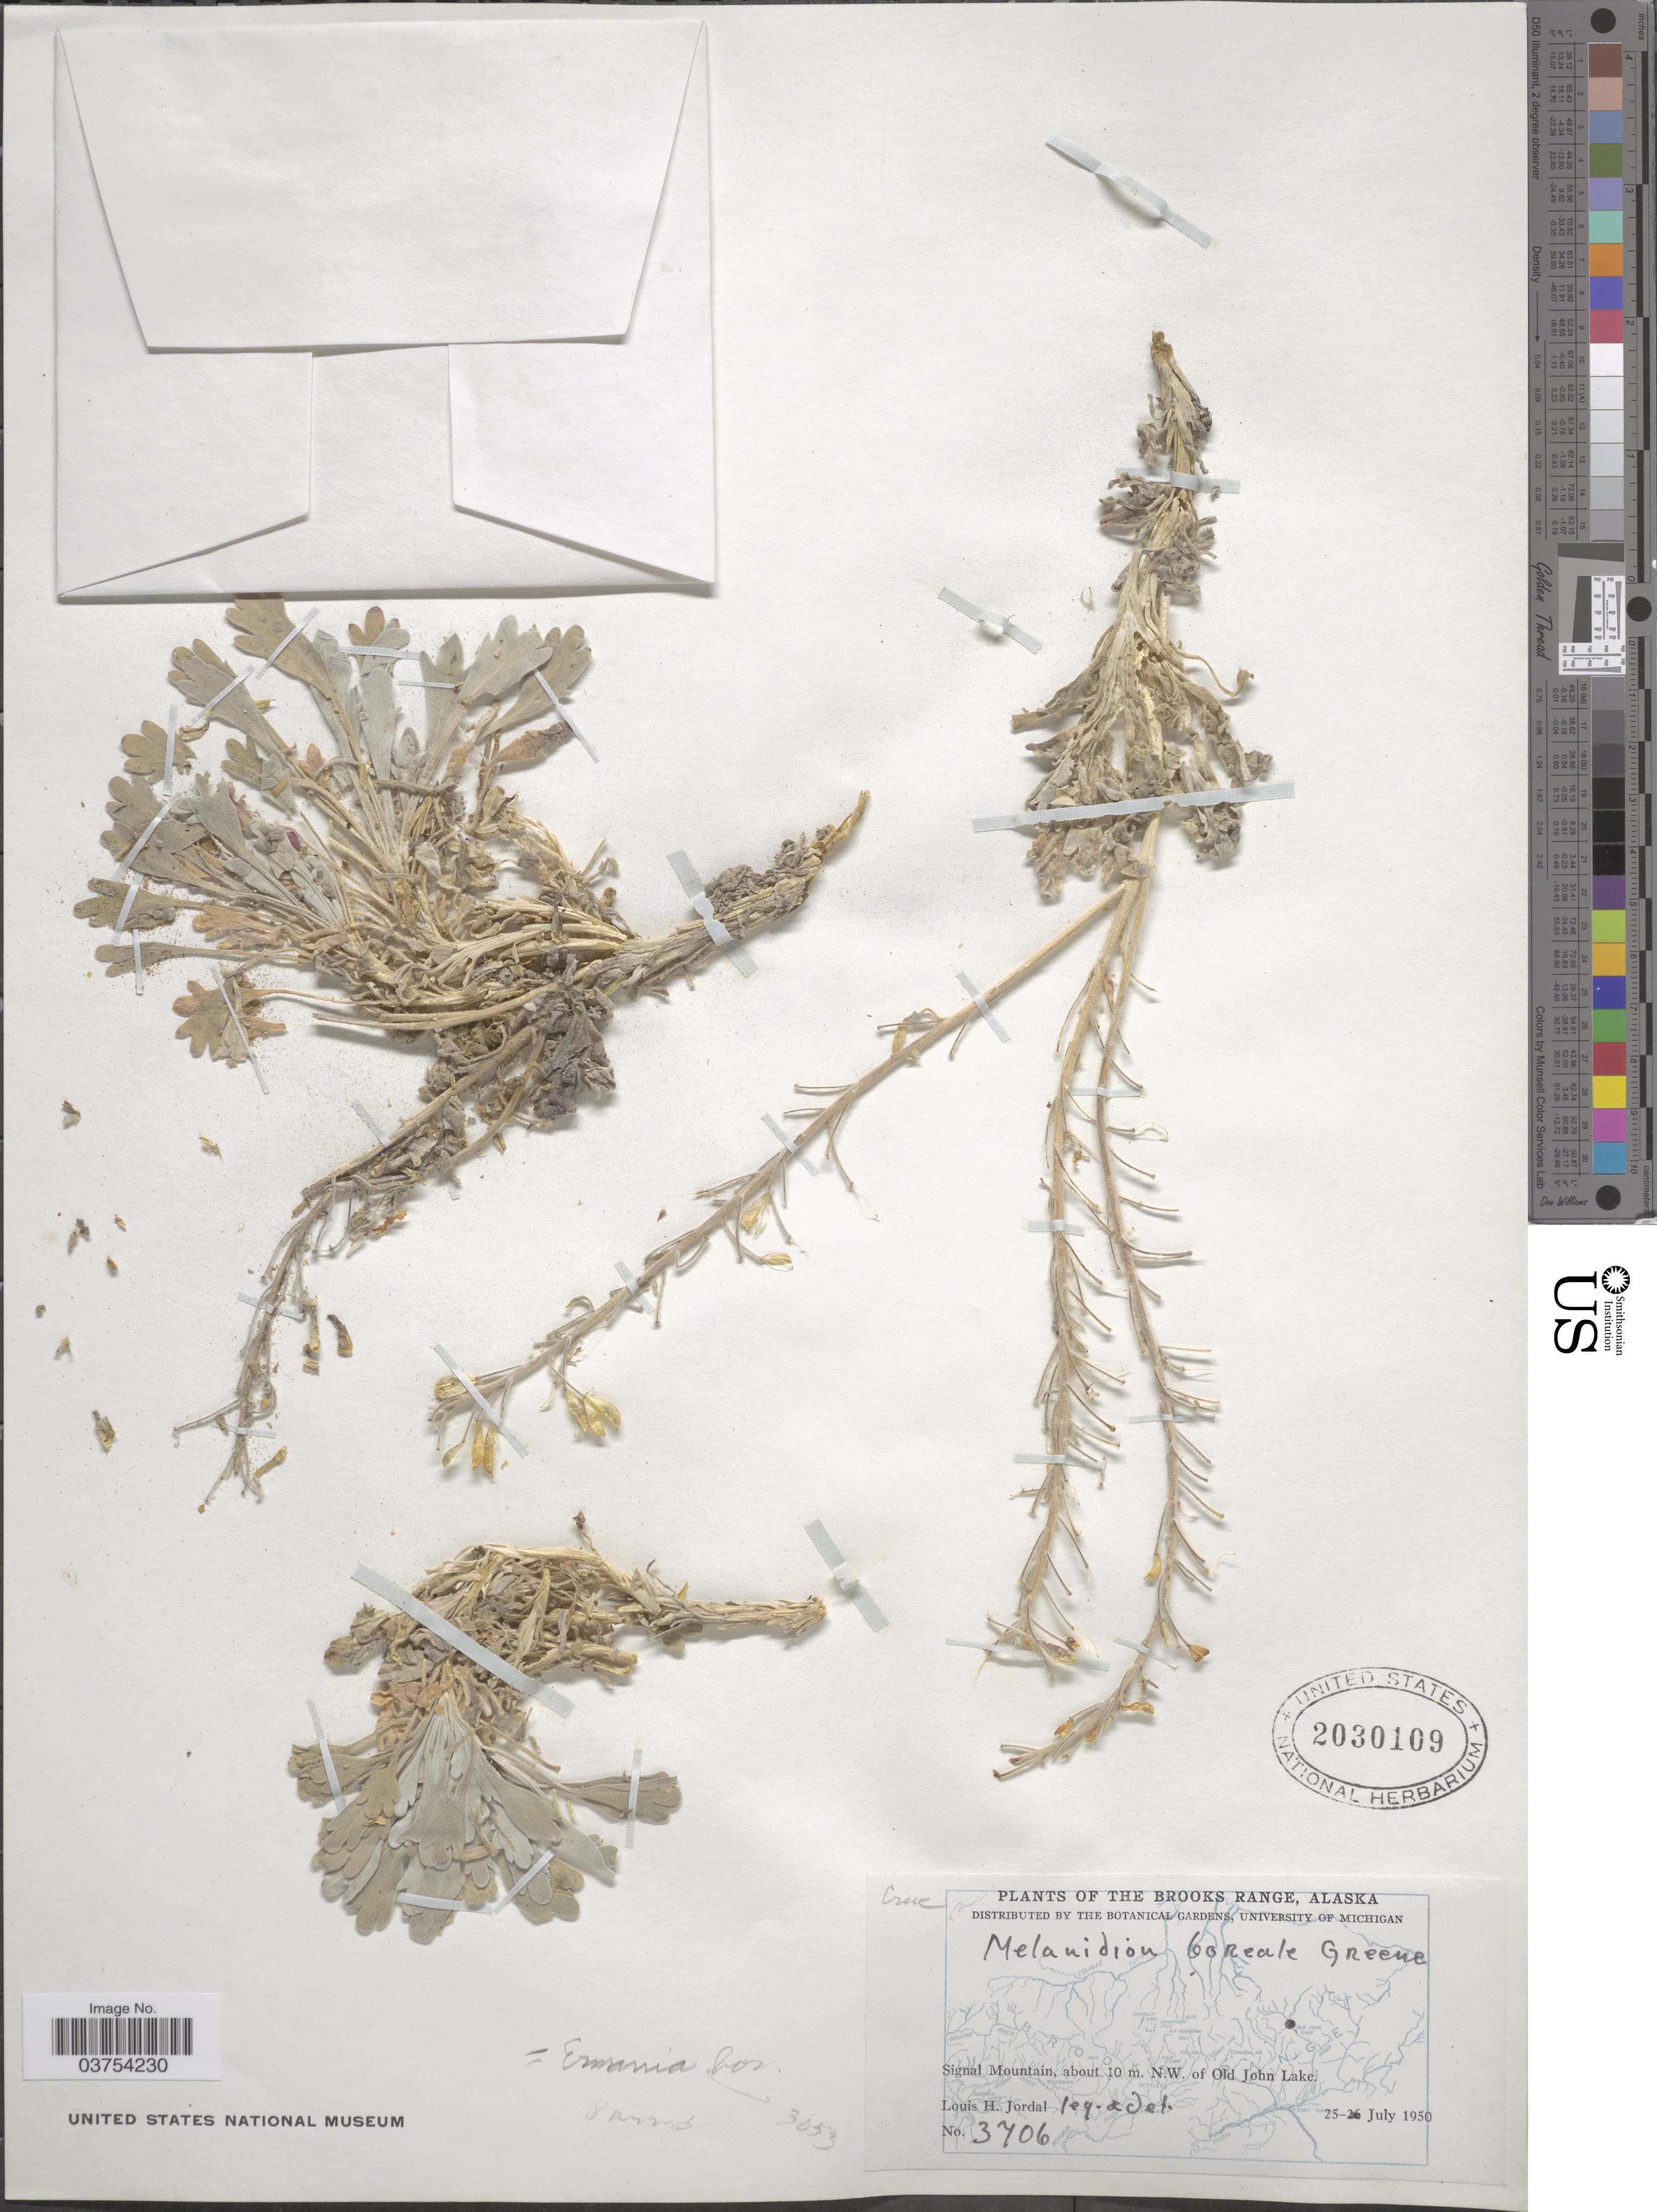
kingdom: Plantae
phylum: Tracheophyta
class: Magnoliopsida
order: Brassicales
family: Brassicaceae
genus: Smelowskia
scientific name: Smelowskia borealis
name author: (Greene) W.H.Drury & Rollins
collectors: L. Jordal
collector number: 3706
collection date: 1950-07-25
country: United States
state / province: Alaska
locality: The Brooks Range. Signal Mountain, about 10 m. N.W. of Old John Lake.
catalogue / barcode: US 2030109